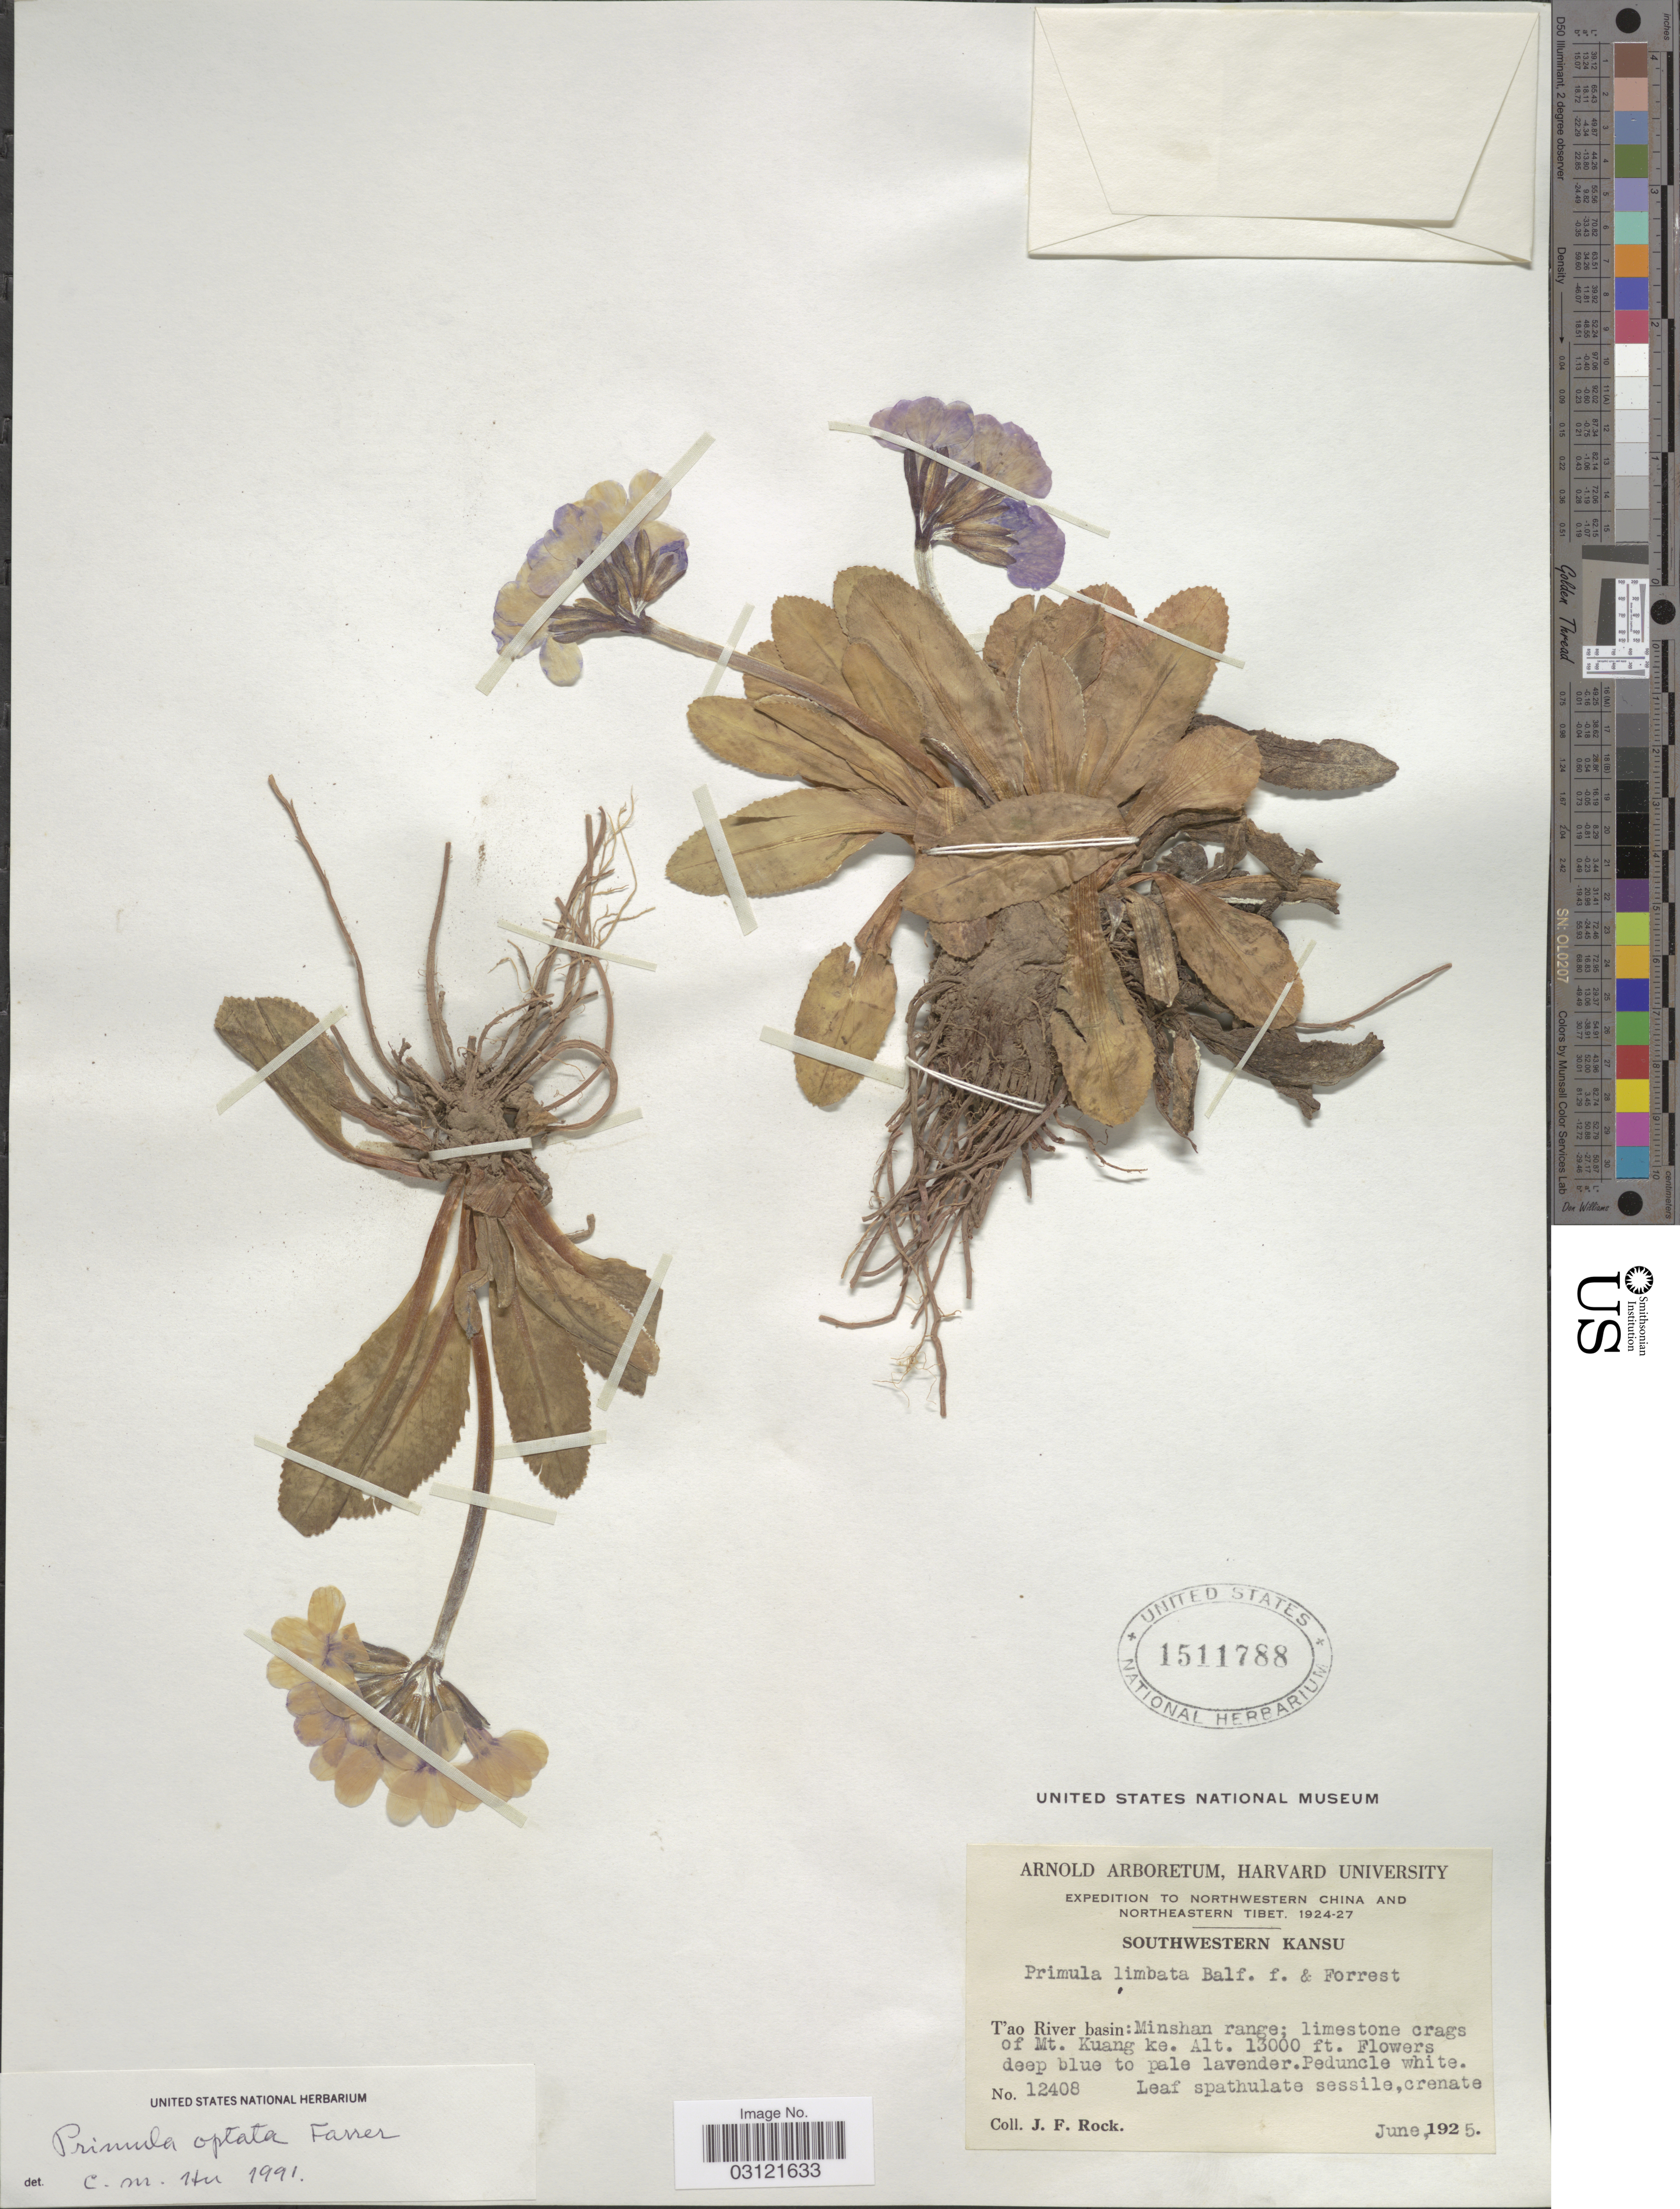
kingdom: Plantae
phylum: Tracheophyta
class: Magnoliopsida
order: Ericales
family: Primulaceae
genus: Primula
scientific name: Primula optata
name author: Farrer ex Balf. f.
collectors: J. Rock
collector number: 12408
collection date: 1925-06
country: China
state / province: Gansu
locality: Northwestern China, Southwestern Kansu, T'ao River basin: Minshan range; limestone crags of Mt. Kuang ke.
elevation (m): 3962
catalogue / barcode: US 1511788